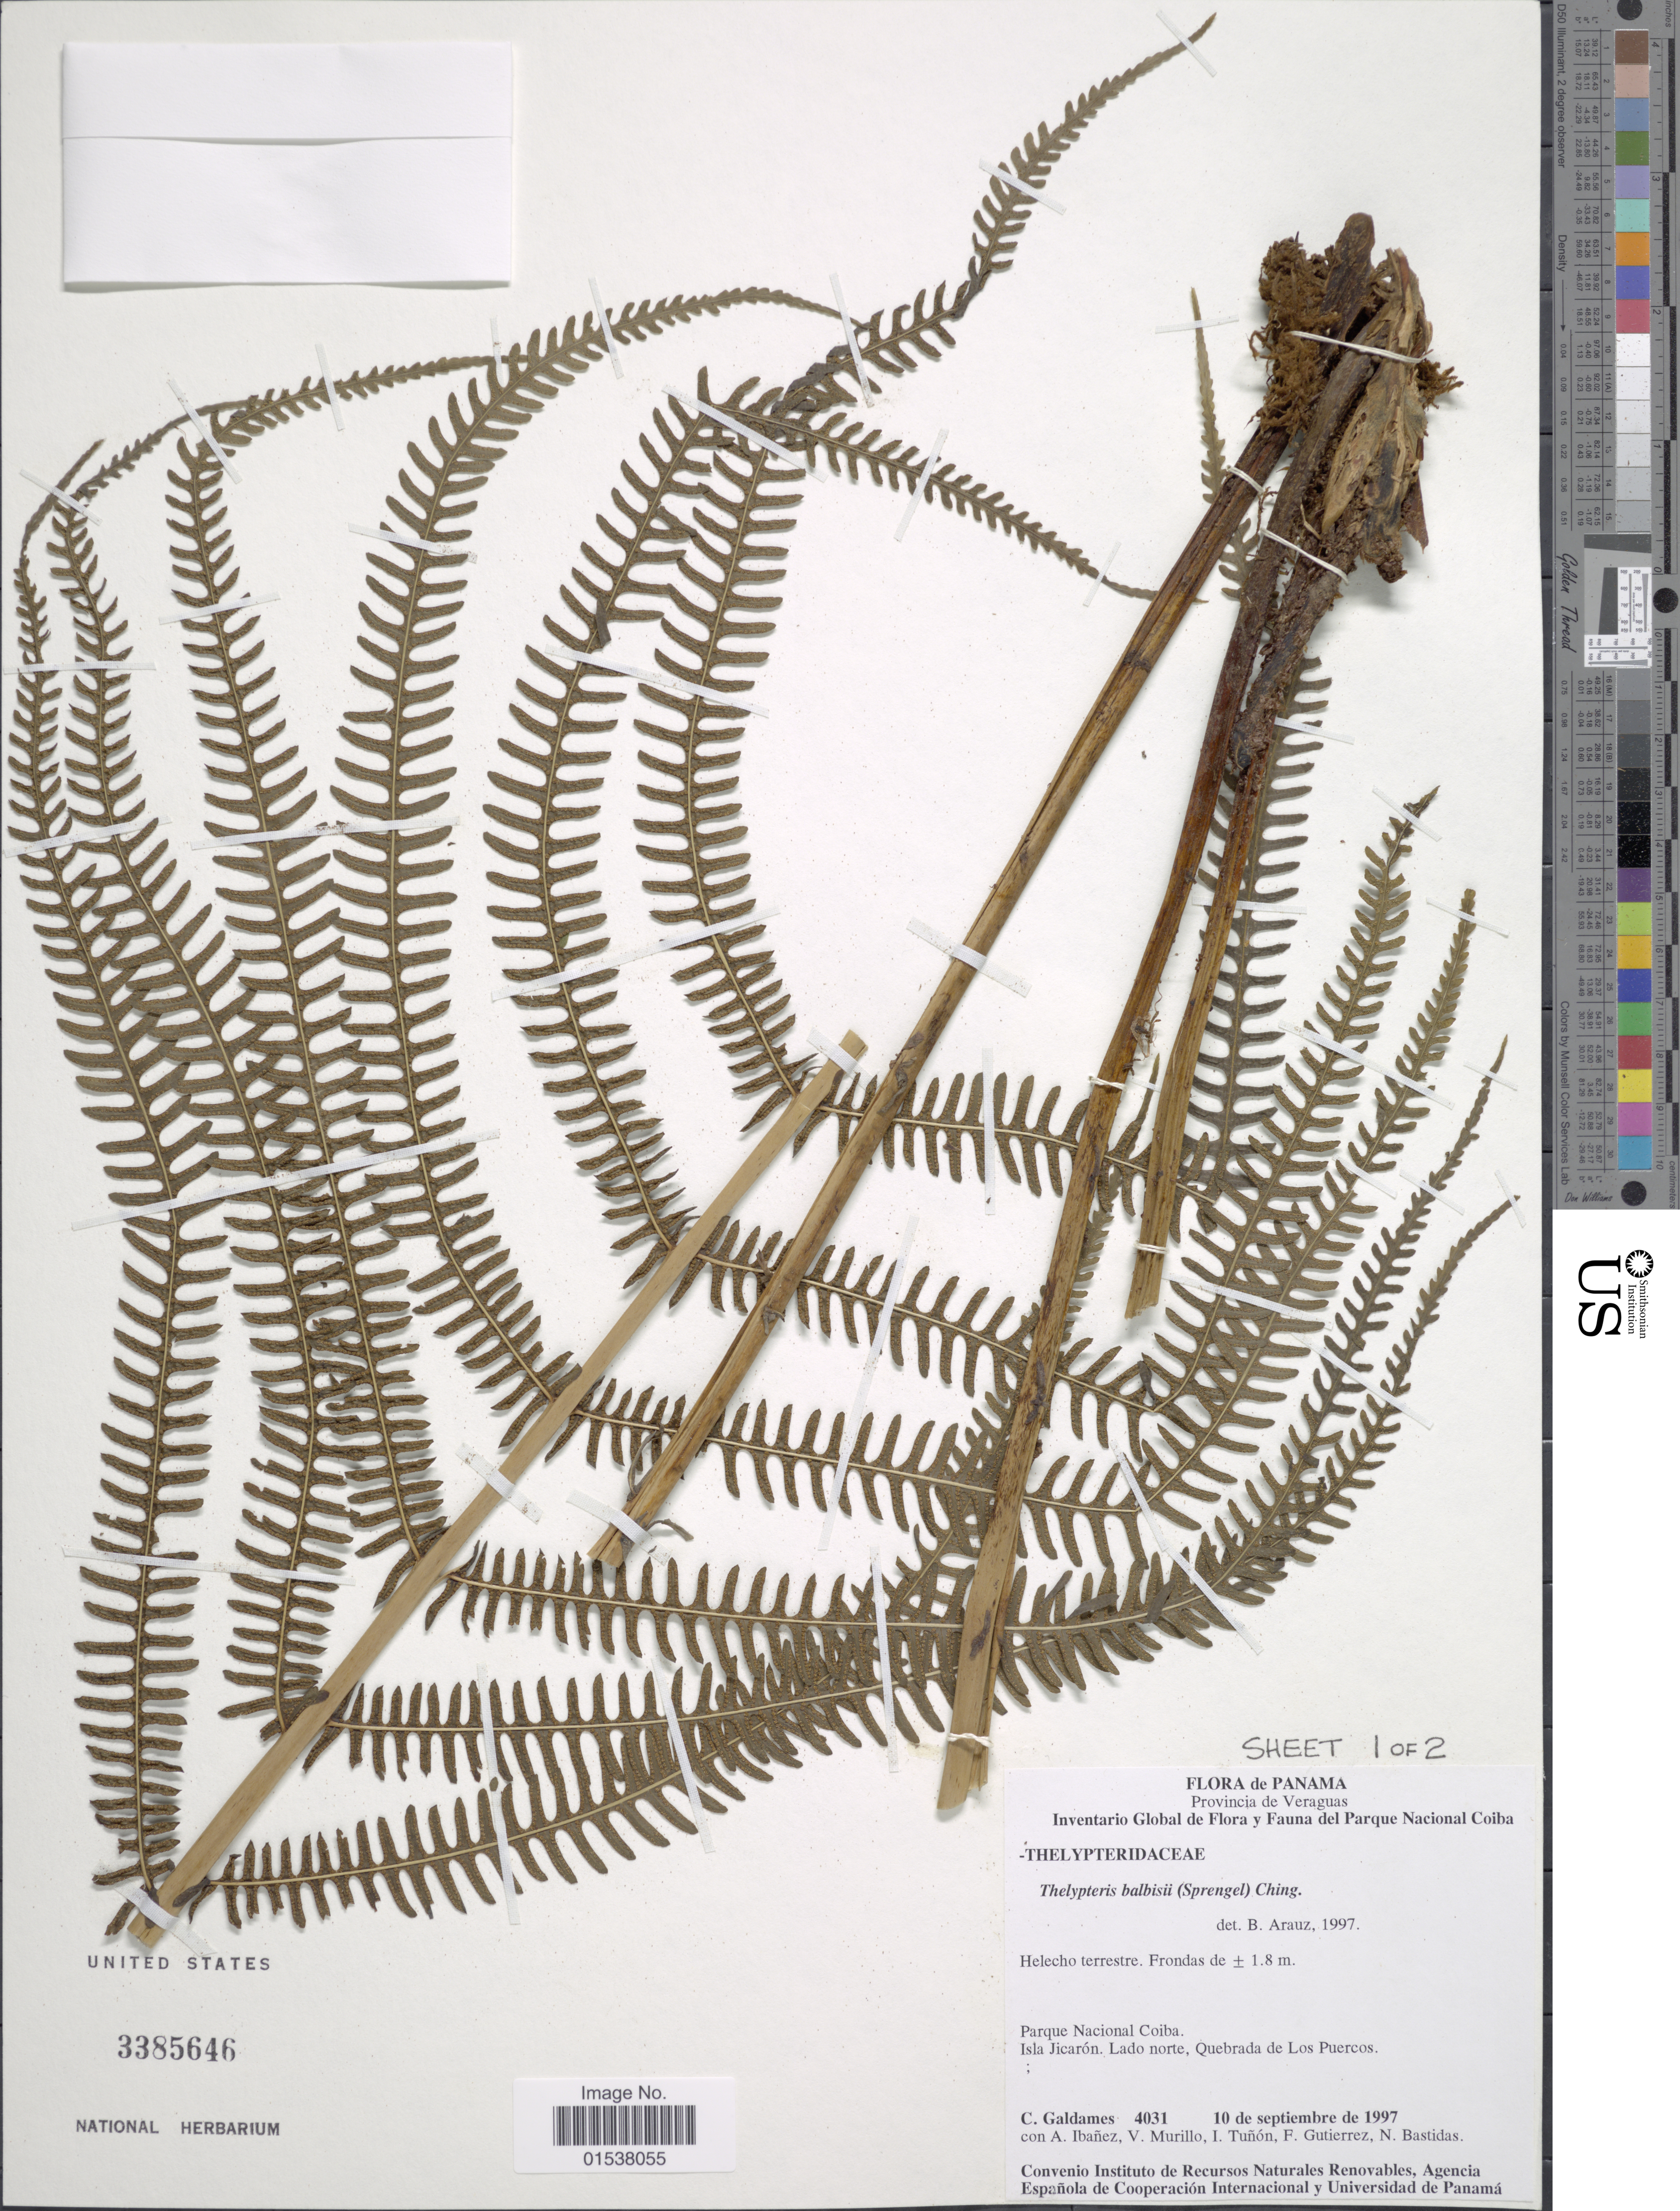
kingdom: Plantae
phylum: Tracheophyta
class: Polypodiopsida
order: Polypodiales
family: Thelypteridaceae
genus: Amauropelta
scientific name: Amauropelta balbisii (Spreng.) comb. nov., ined. 2015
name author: (Spreng.)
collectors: C. Galdames, A. Ibáñez, V. Murillo, I. Tuñón & et al.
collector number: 4031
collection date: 1997-09-10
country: Panama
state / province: Veraguas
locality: Provincia de Veraguas,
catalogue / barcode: US 3385646